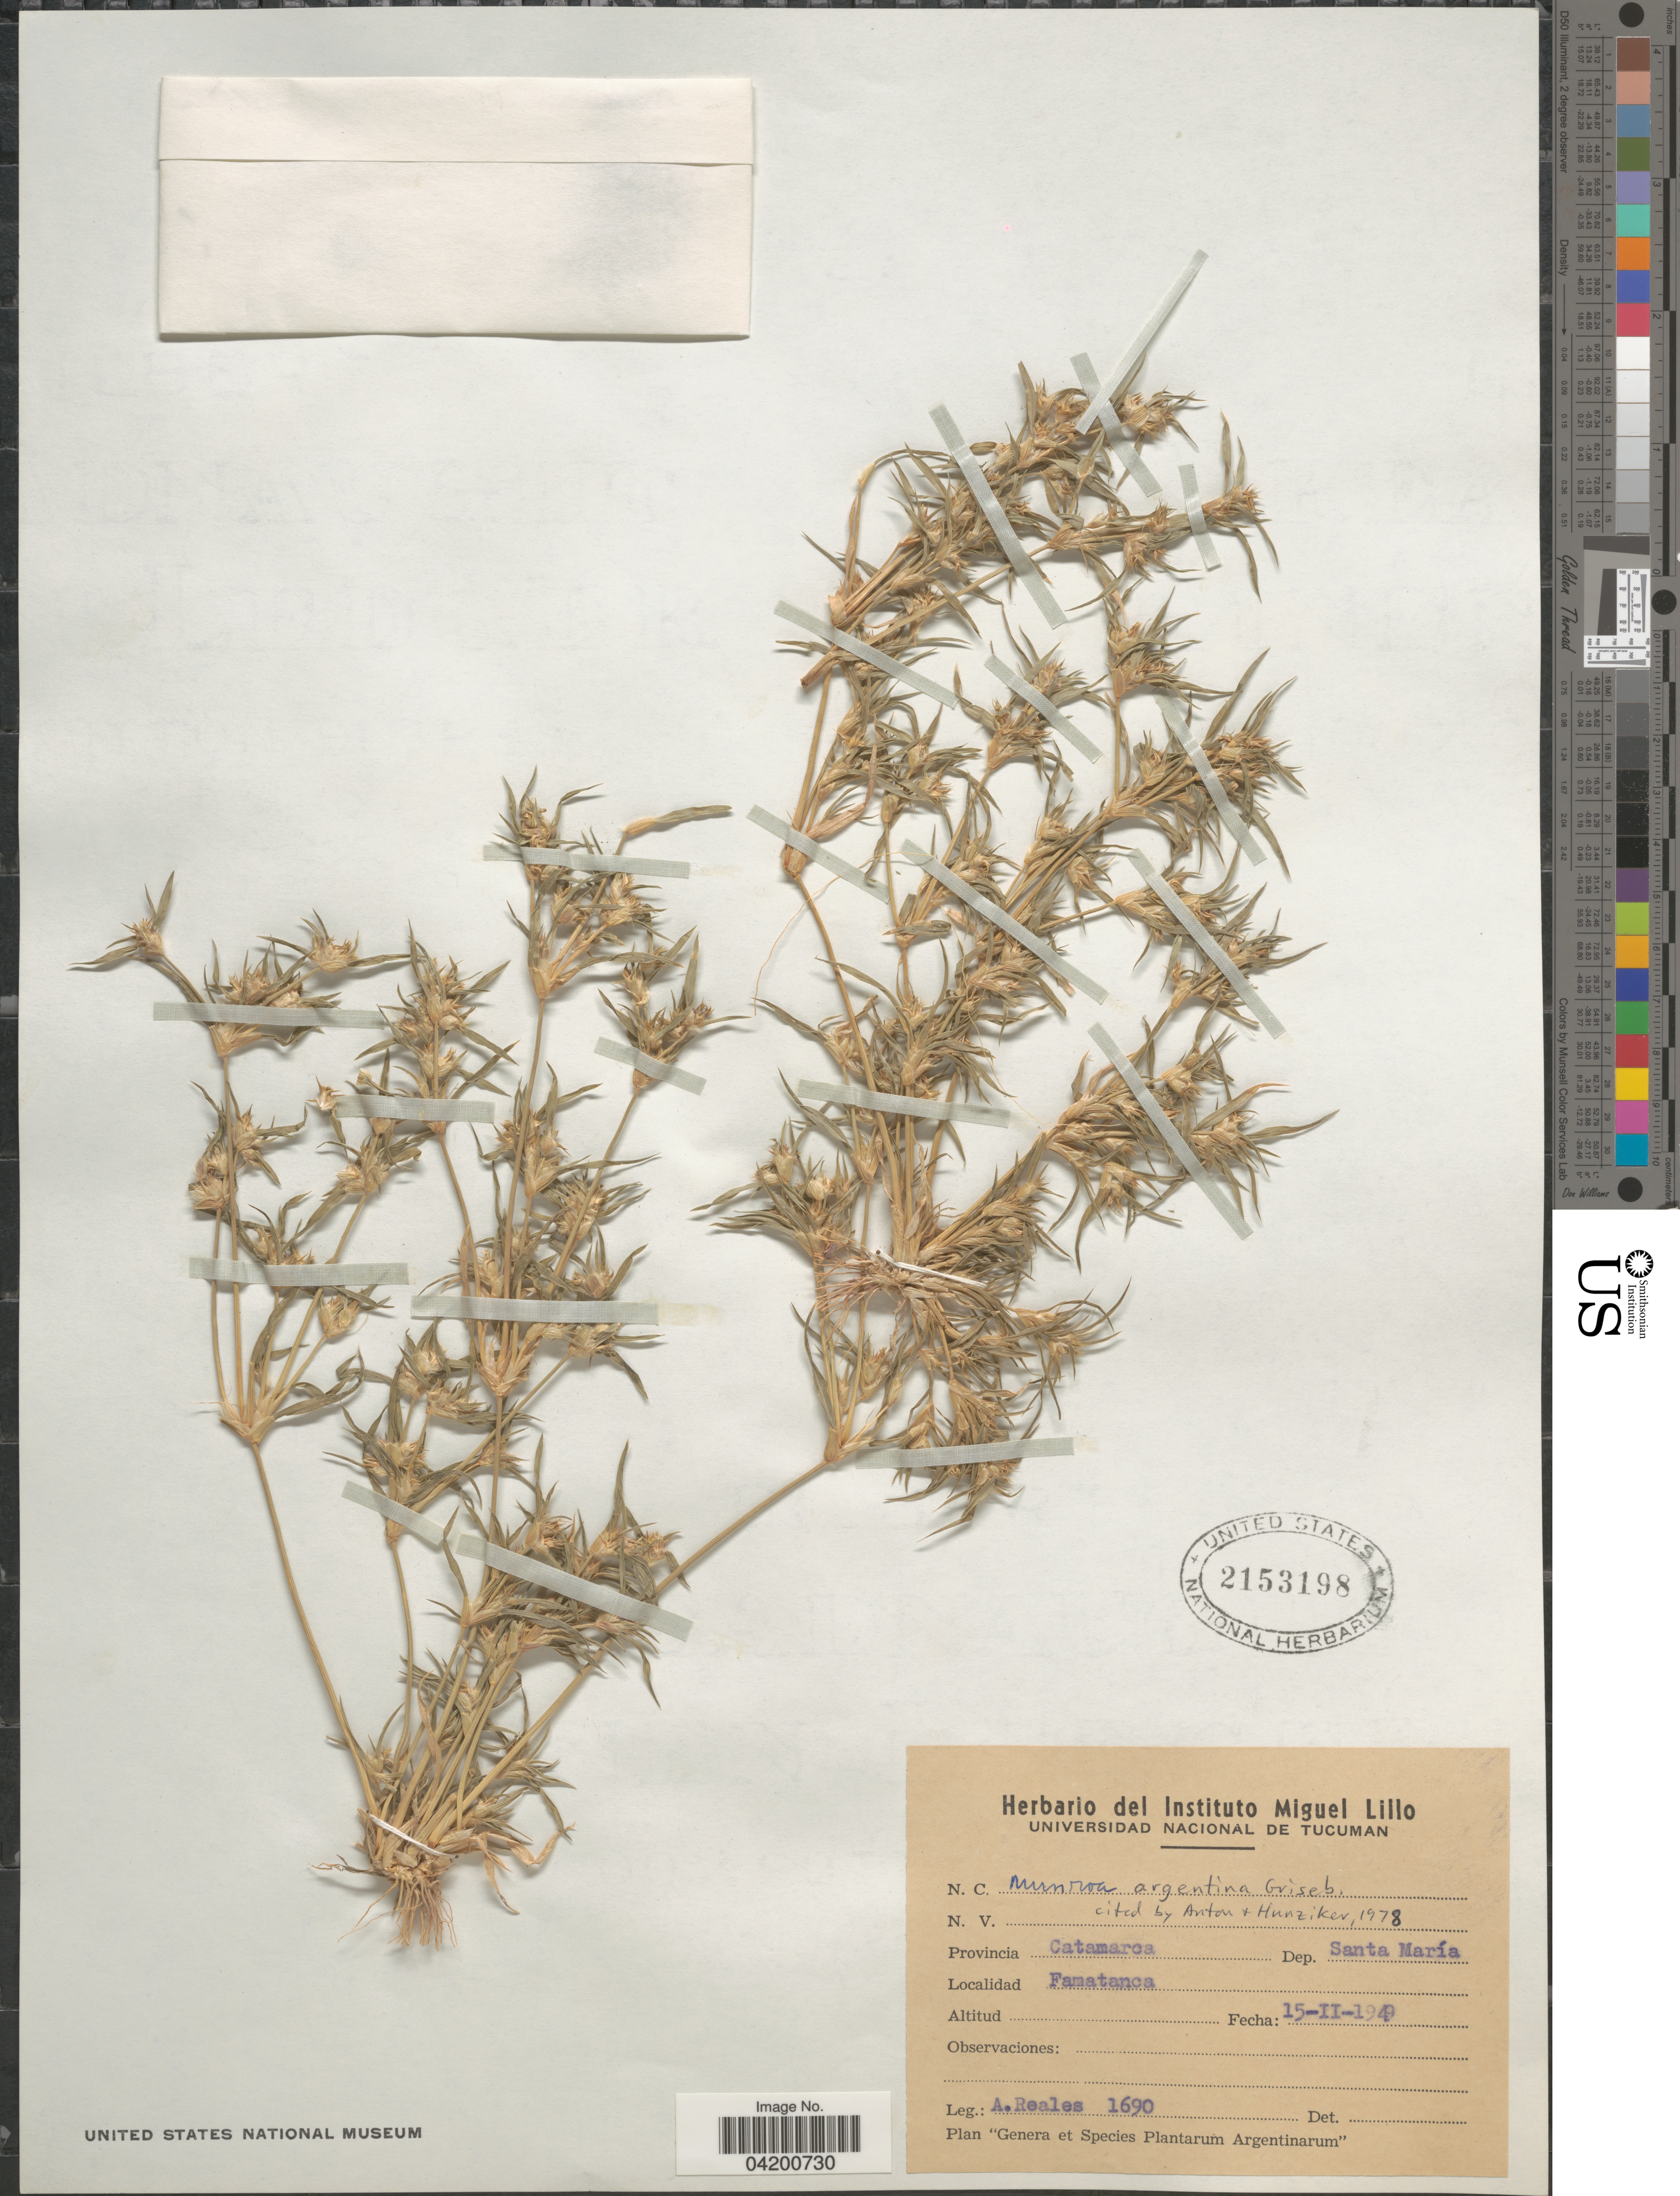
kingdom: Plantae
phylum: Tracheophyta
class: Liliopsida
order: Poales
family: Poaceae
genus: Munroa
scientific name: Munroa argentina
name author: Griseb.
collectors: A. Reales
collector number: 1690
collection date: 1949-02-15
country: Argentina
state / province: Catamarca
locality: Dep. Santa María. Famatanca.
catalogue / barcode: US 2153198